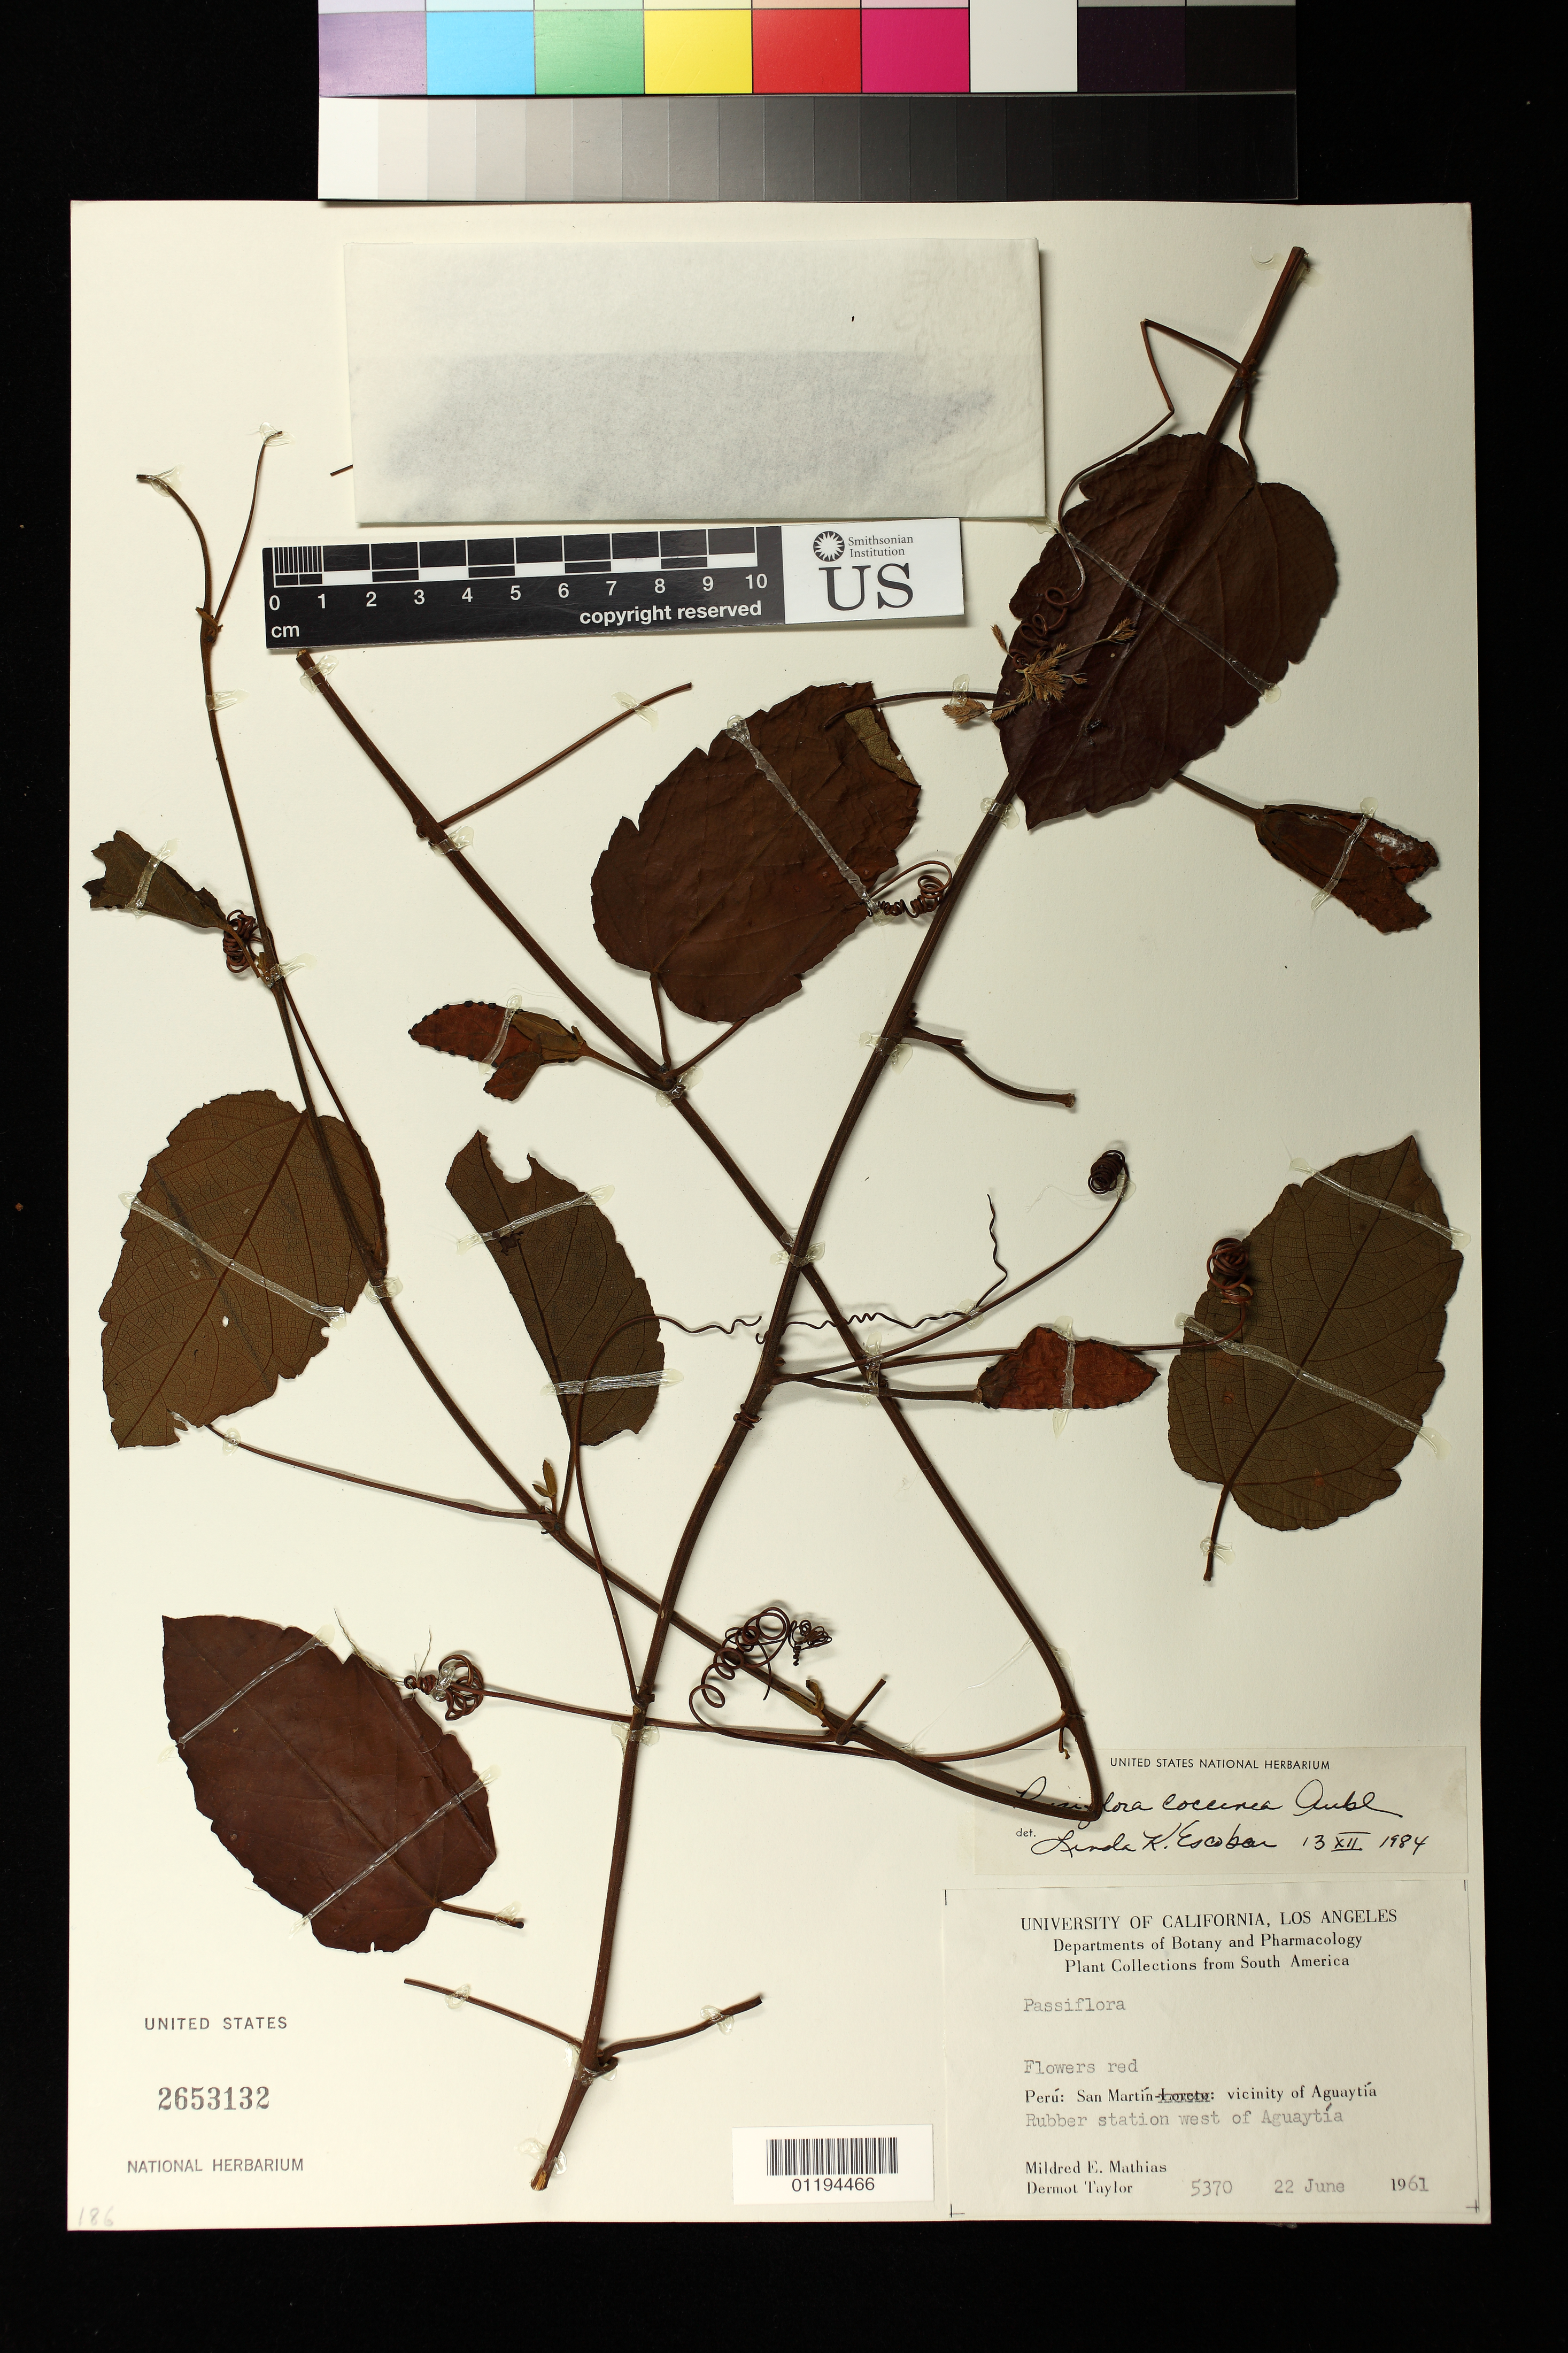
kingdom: Plantae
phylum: Tracheophyta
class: Magnoliopsida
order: Malpighiales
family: Passifloraceae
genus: Passiflora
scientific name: Passiflora coccinea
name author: Aubl.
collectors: M. E. Mathias & D. Taylor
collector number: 5370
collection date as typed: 22 Jun 1961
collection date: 1961-06-22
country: Peru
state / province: San Martín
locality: Peru: San Martin: vicinity of Aguaytia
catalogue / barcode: US 2653132